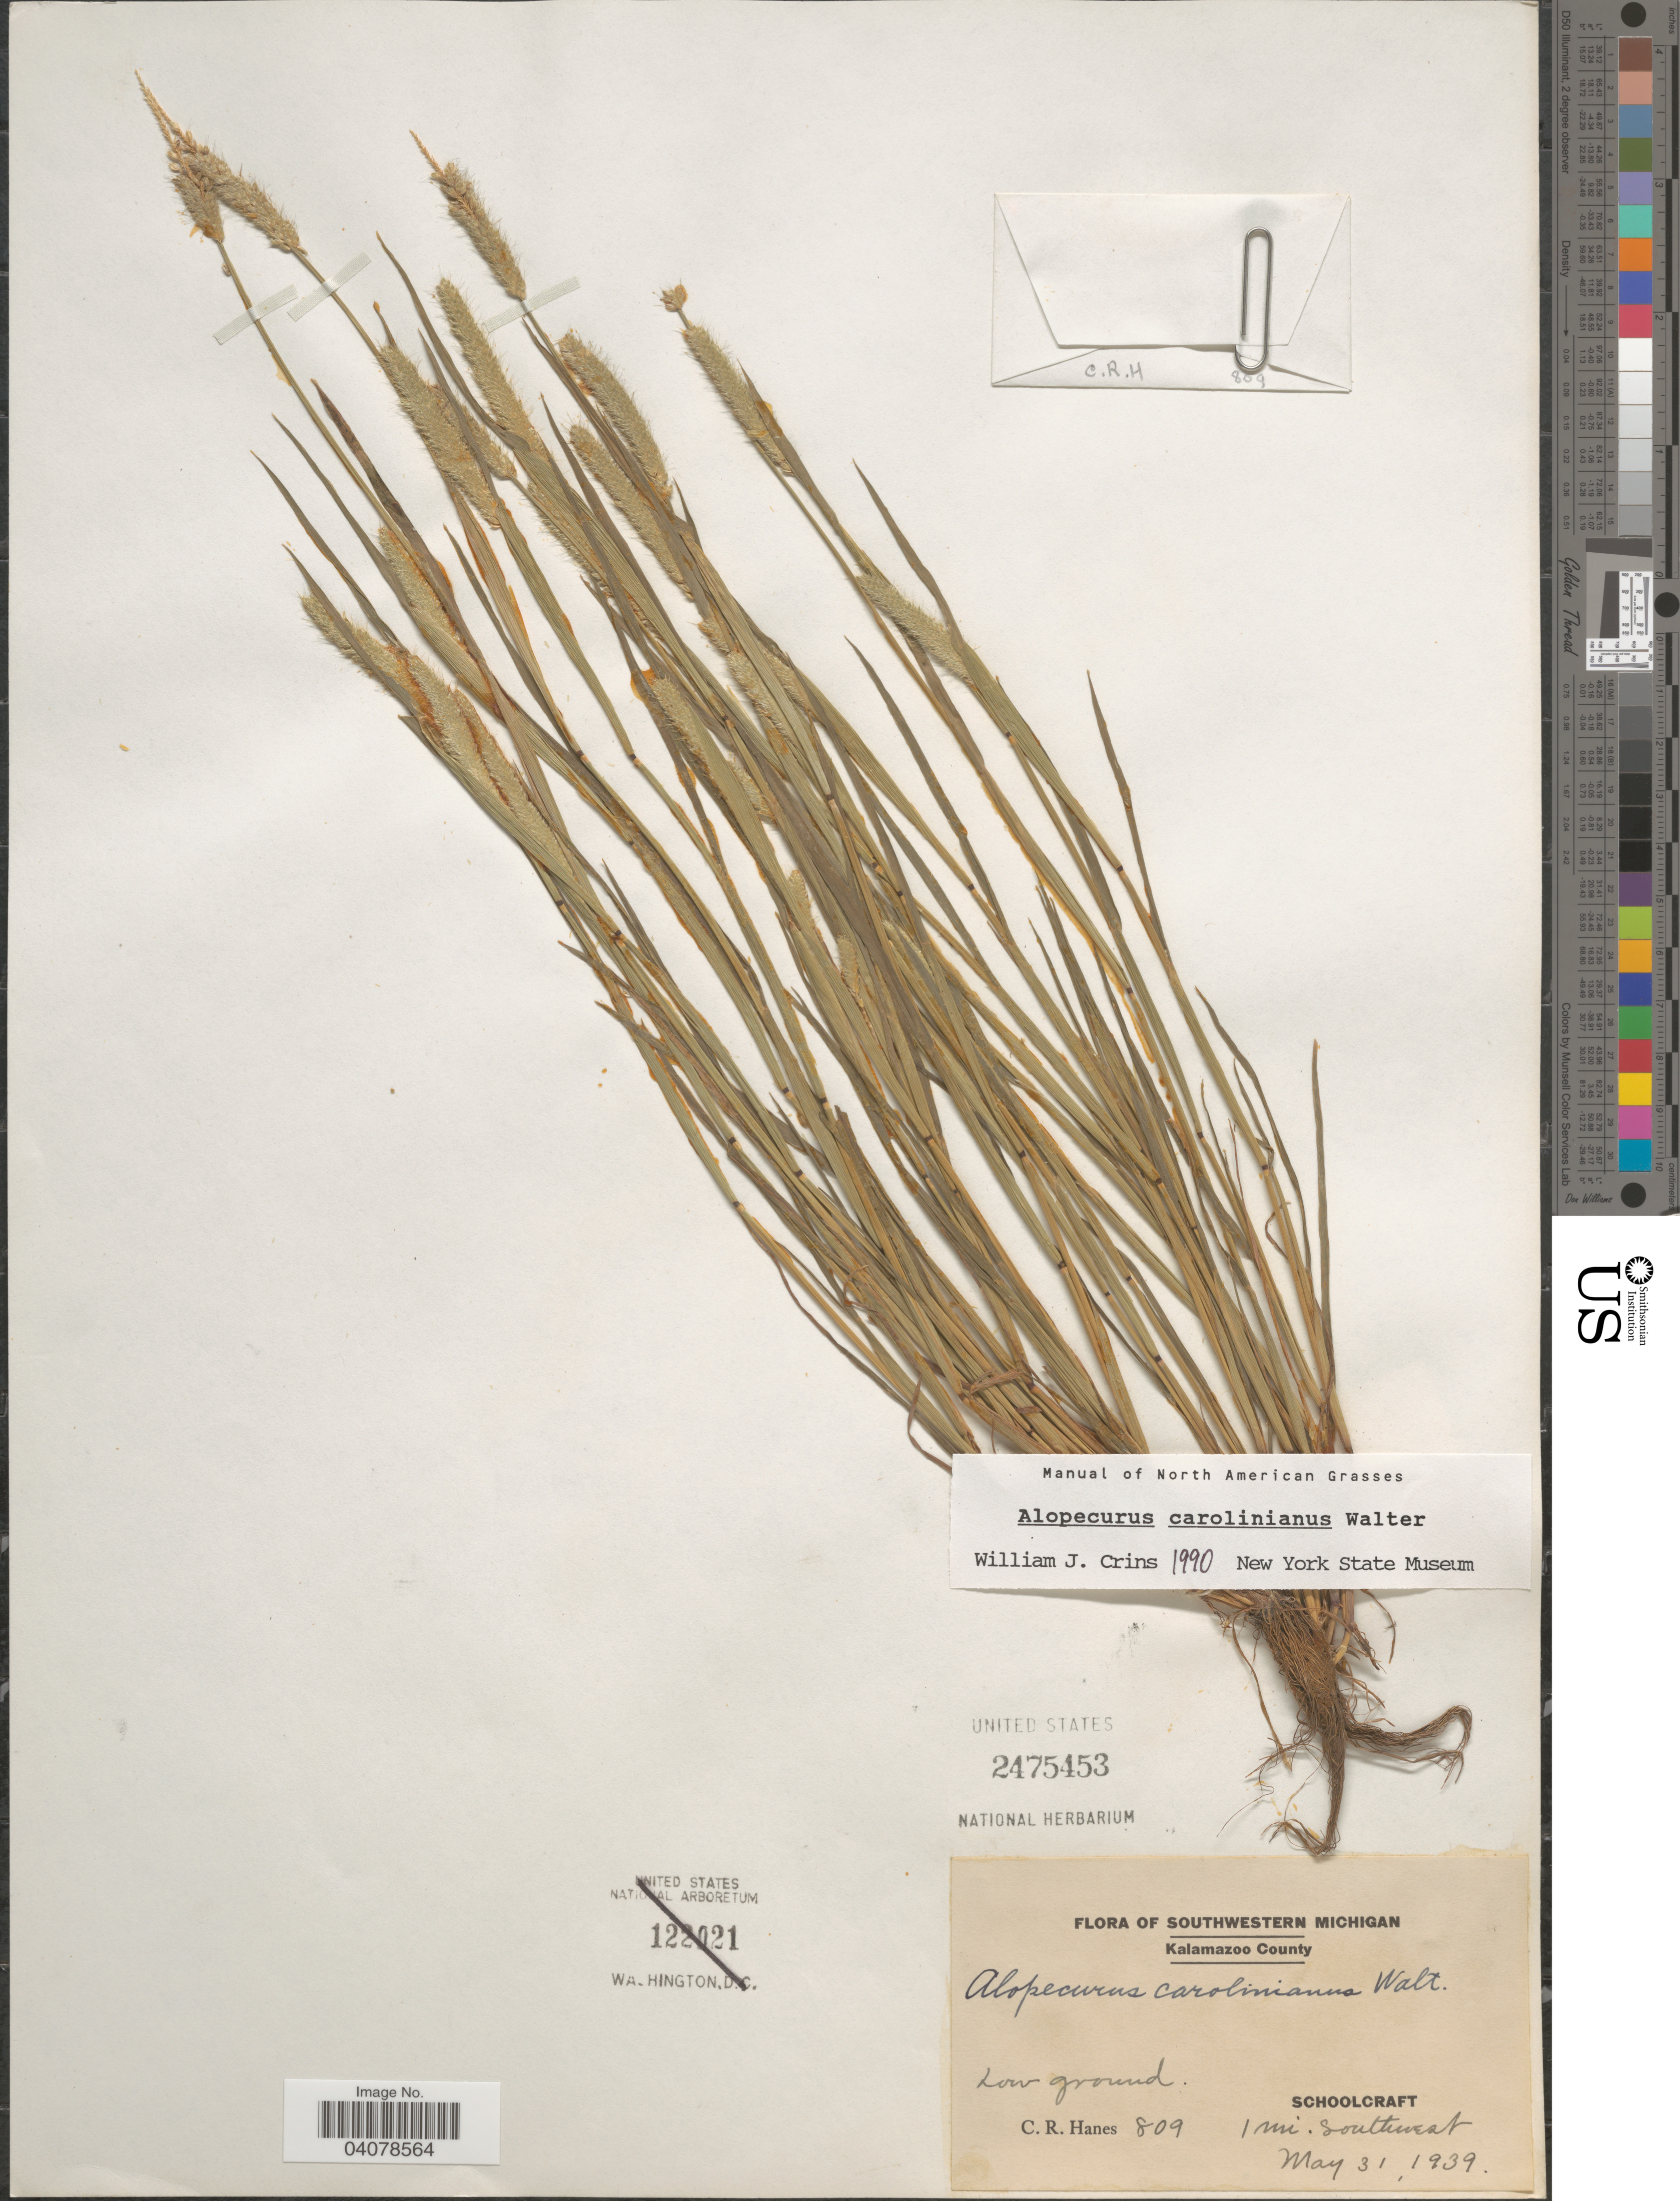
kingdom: Plantae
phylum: Tracheophyta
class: Liliopsida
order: Poales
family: Poaceae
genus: Alopecurus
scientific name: Alopecurus carolinianus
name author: Walter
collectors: C. Hanes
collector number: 809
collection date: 1939-05-31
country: United States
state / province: Michigan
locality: Southwestern Michigan. Kalamazoo County. Schoolcraft 1 mi. Southwest.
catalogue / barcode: US 2475453